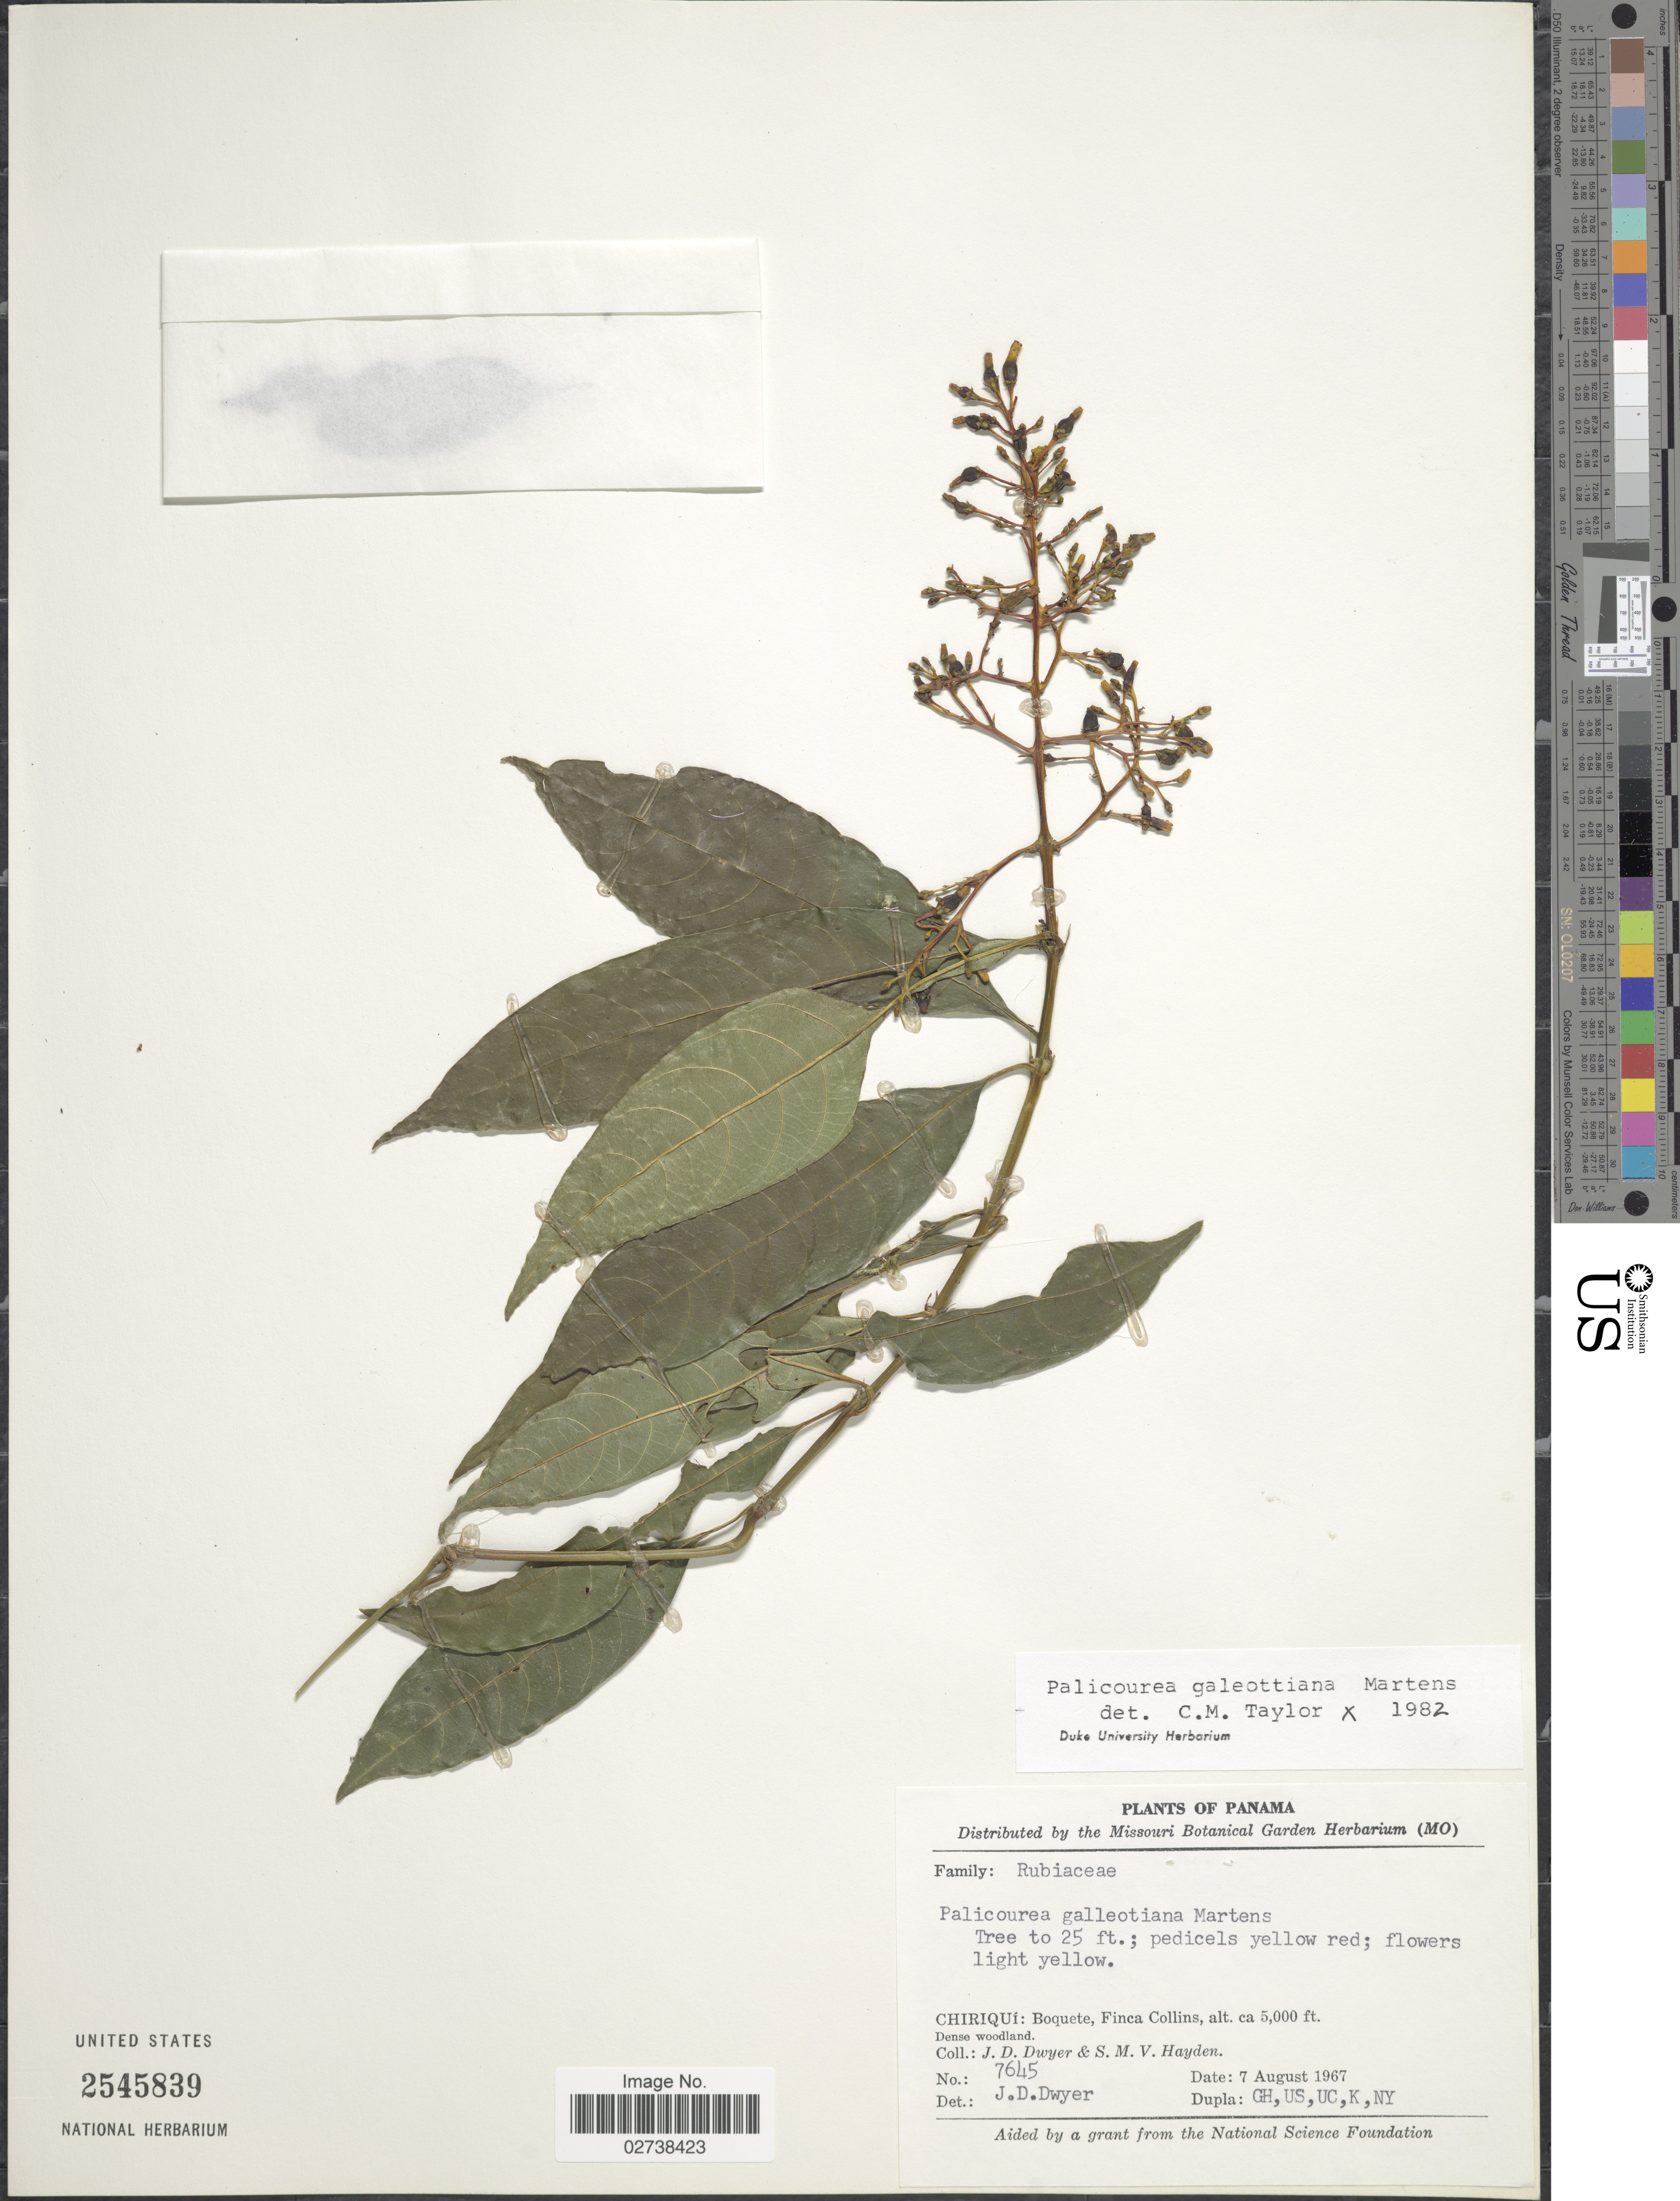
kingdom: Plantae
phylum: Tracheophyta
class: Magnoliopsida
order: Gentianales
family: Rubiaceae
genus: Palicourea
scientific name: Palicourea galeottiana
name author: M. Martens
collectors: J. D. Dwyer & S. M. Hayden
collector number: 7645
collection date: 1967-08-07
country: Panama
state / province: Chiriqui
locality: Boquete, Finca Collins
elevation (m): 1524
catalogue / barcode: US 2545839